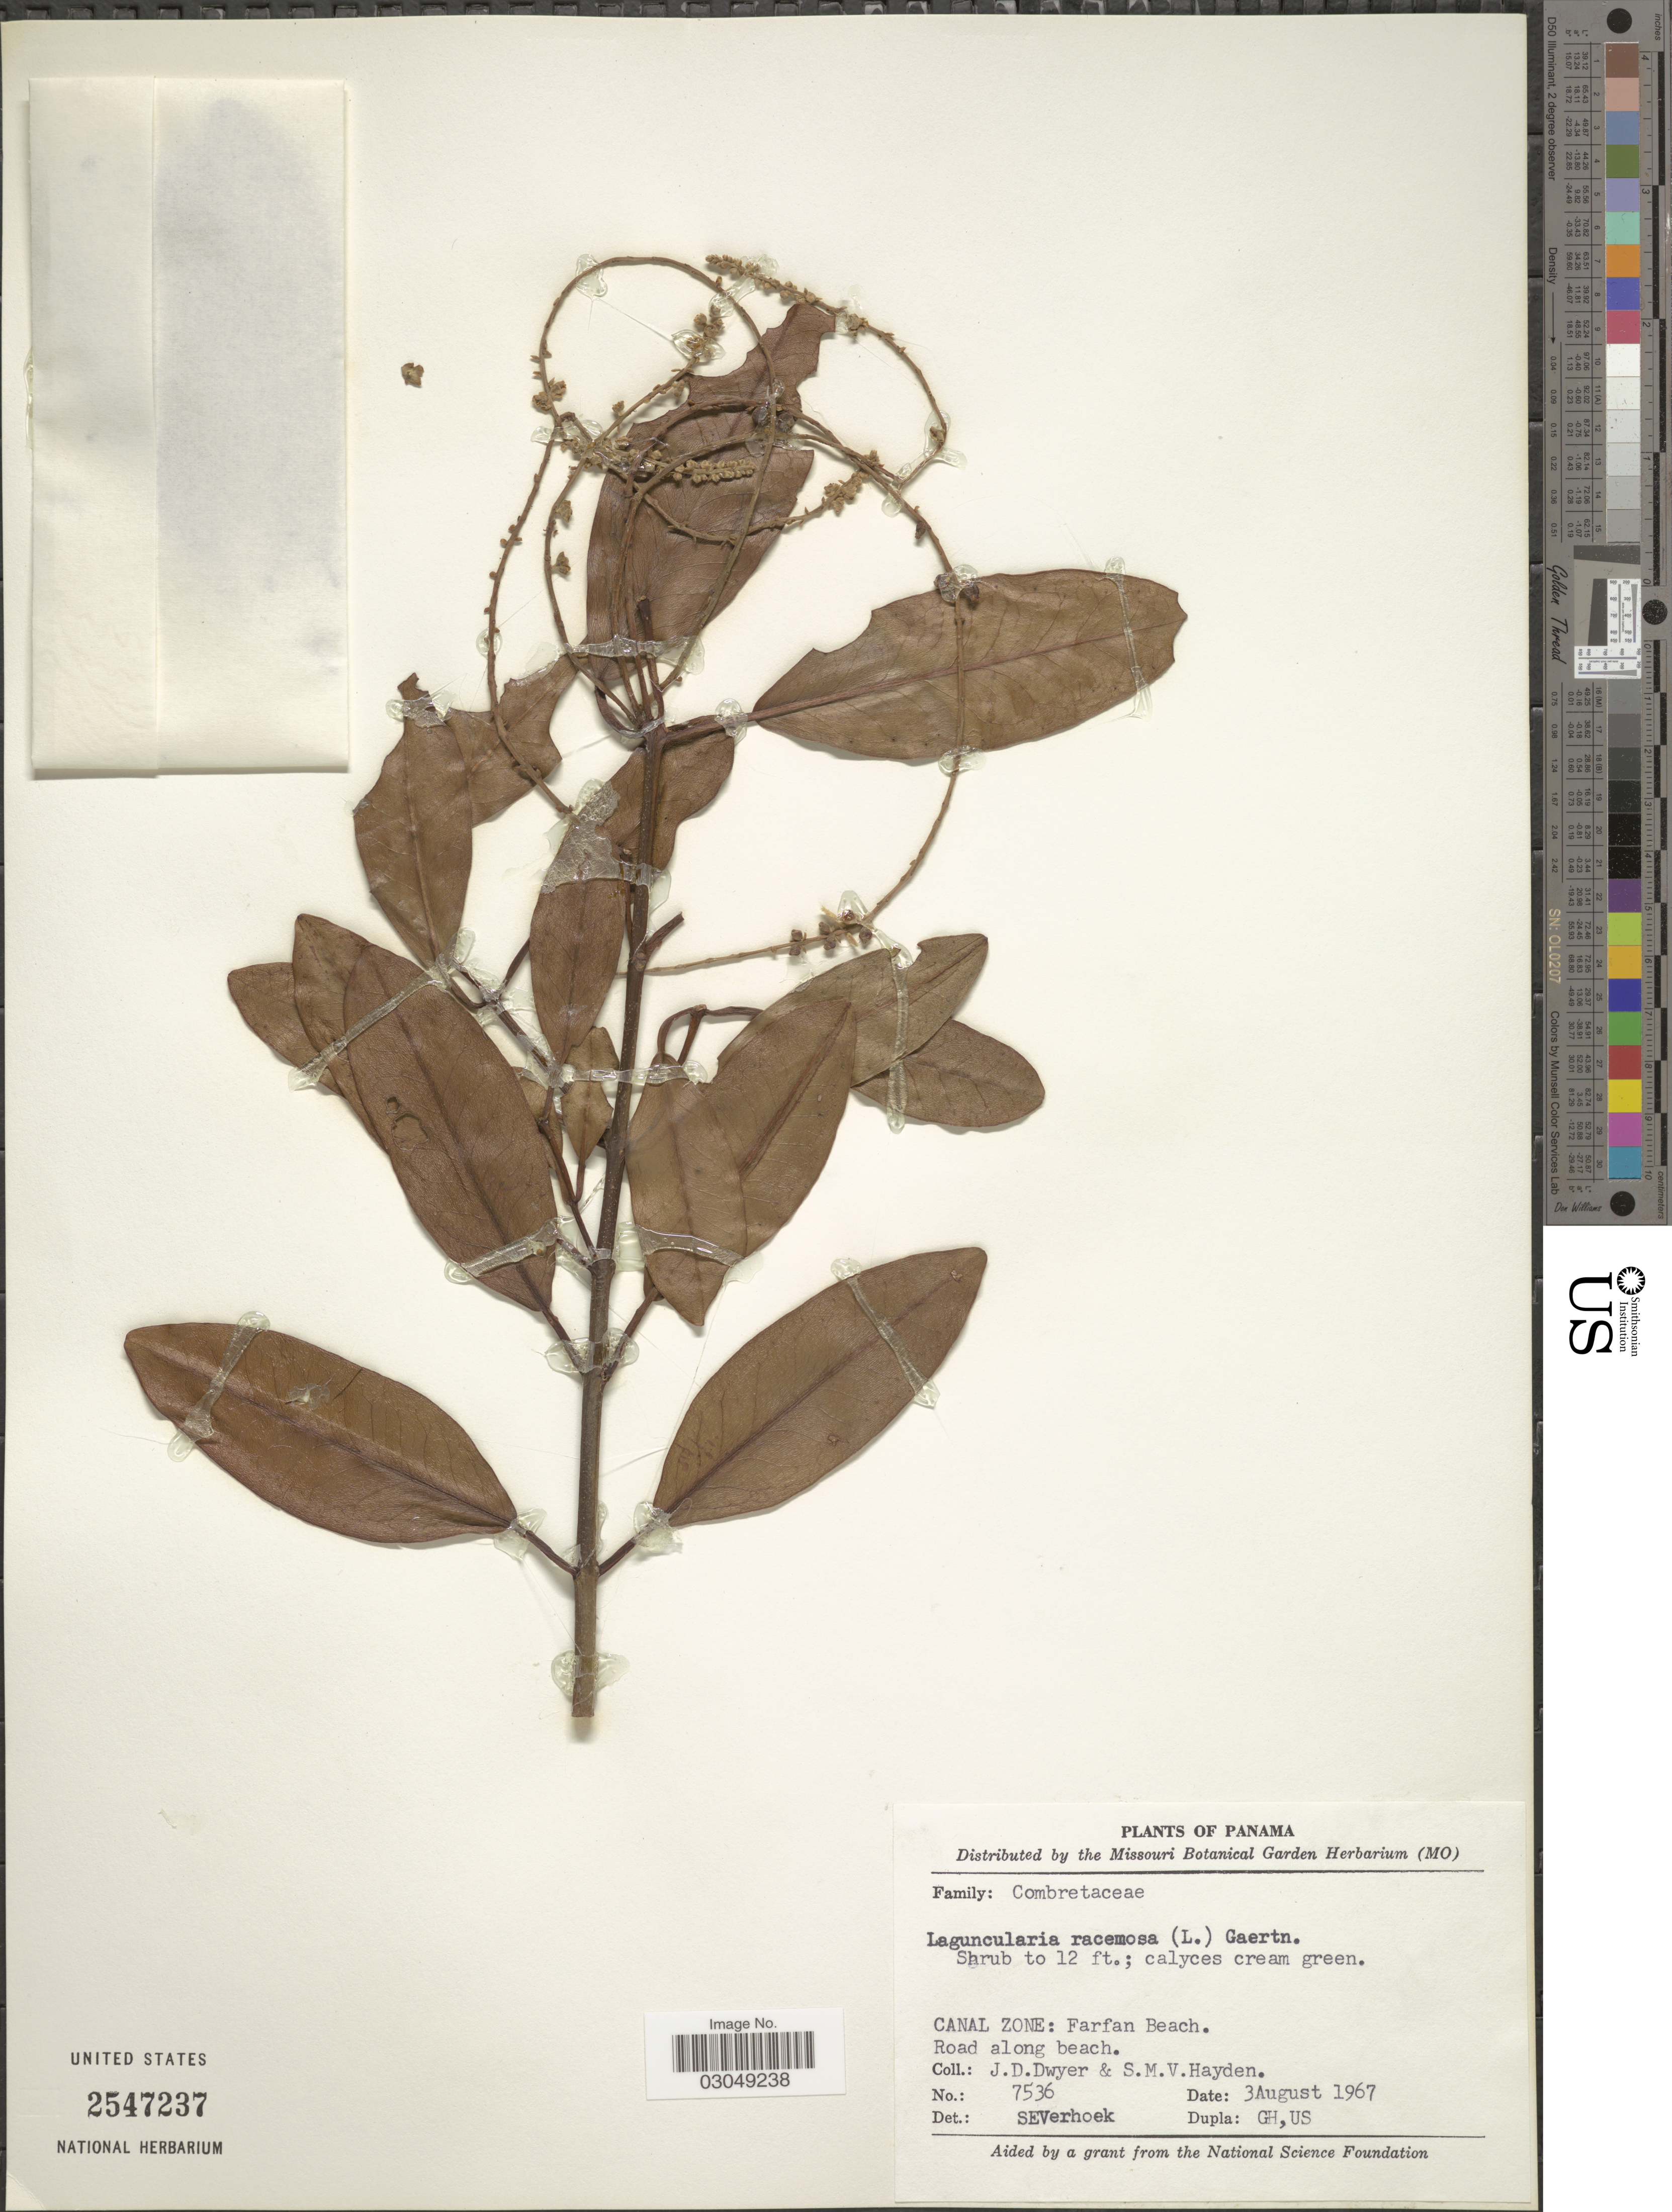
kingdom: Plantae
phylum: Tracheophyta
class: Magnoliopsida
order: Myrtales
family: Combretaceae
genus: Laguncularia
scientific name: Laguncularia racemosa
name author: (L.) C.F. Gaertn.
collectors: J. D. Dwyer & S. M. Hayden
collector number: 7536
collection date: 1967-08-03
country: Panama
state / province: Colón / Panamá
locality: Canal Zone: Farfan Beach. Road along beach.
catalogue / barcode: US 2547237